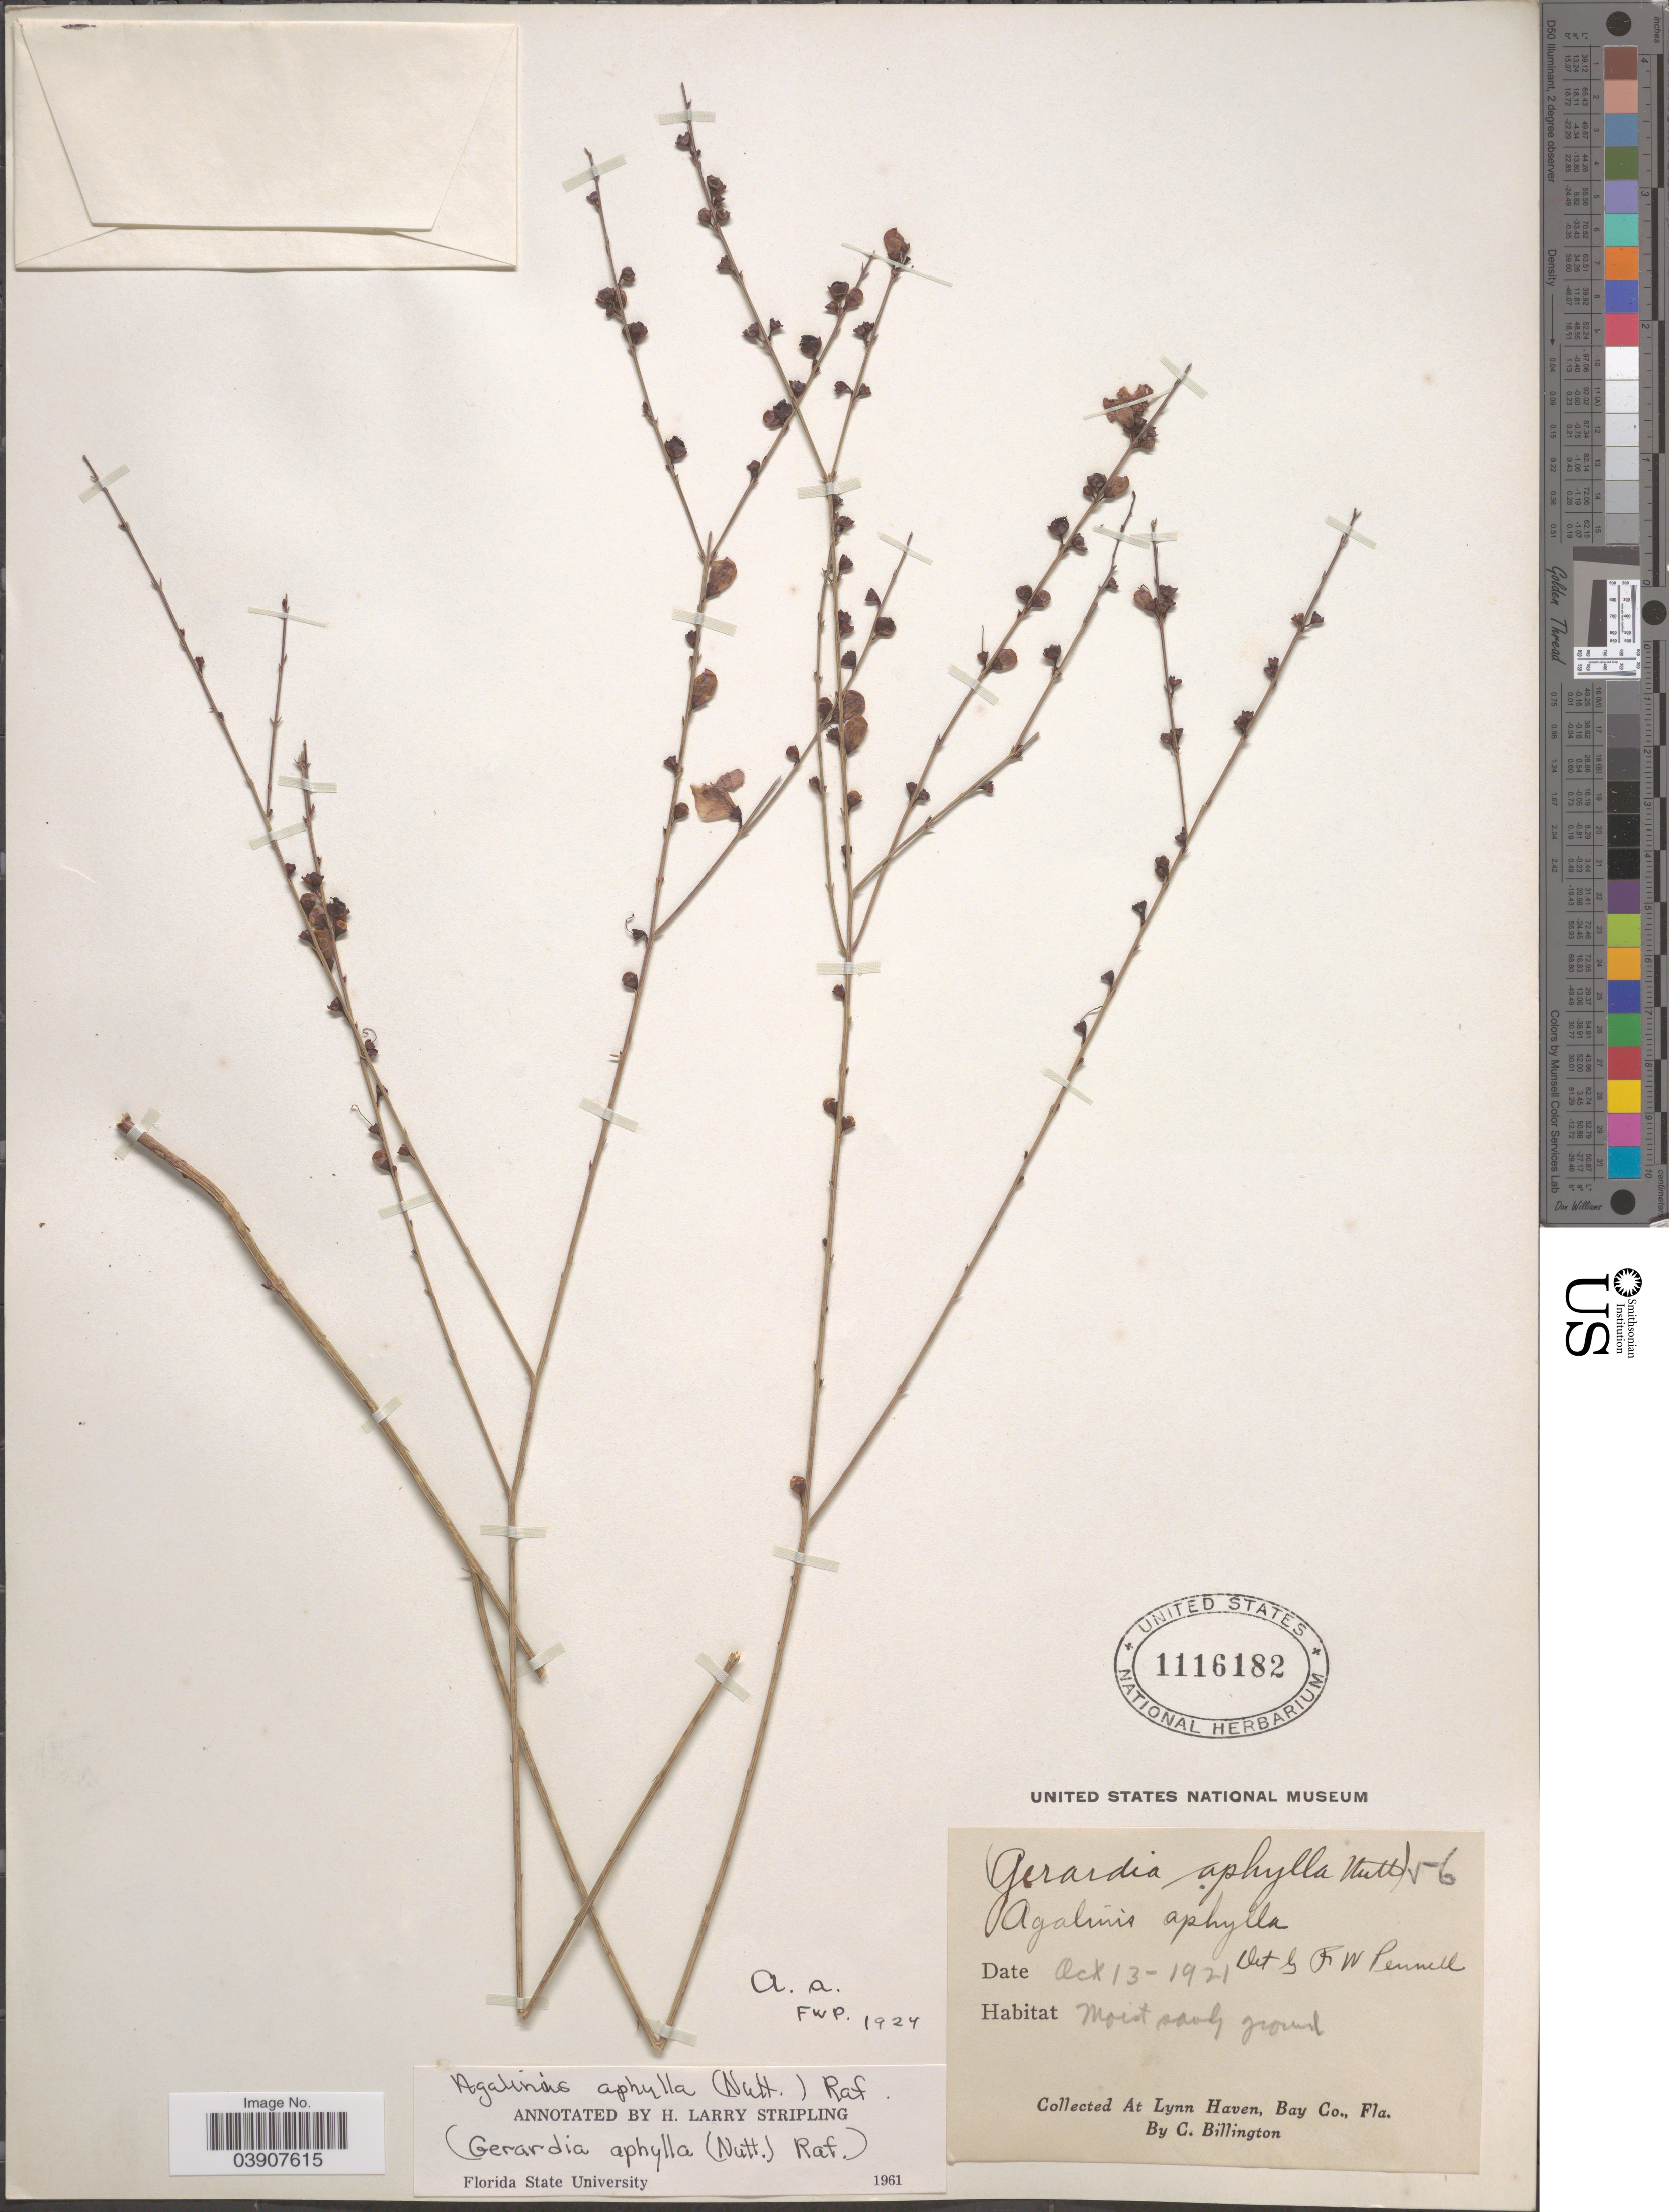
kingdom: Plantae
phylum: Tracheophyta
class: Magnoliopsida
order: Lamiales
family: Orobanchaceae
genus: Agalinis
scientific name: Agalinis aphylla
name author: (Nutt.) Raf.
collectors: C. Billington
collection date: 1921-10-13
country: United States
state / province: Florida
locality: Lynn Haven, Bay Co.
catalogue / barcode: US 1116182